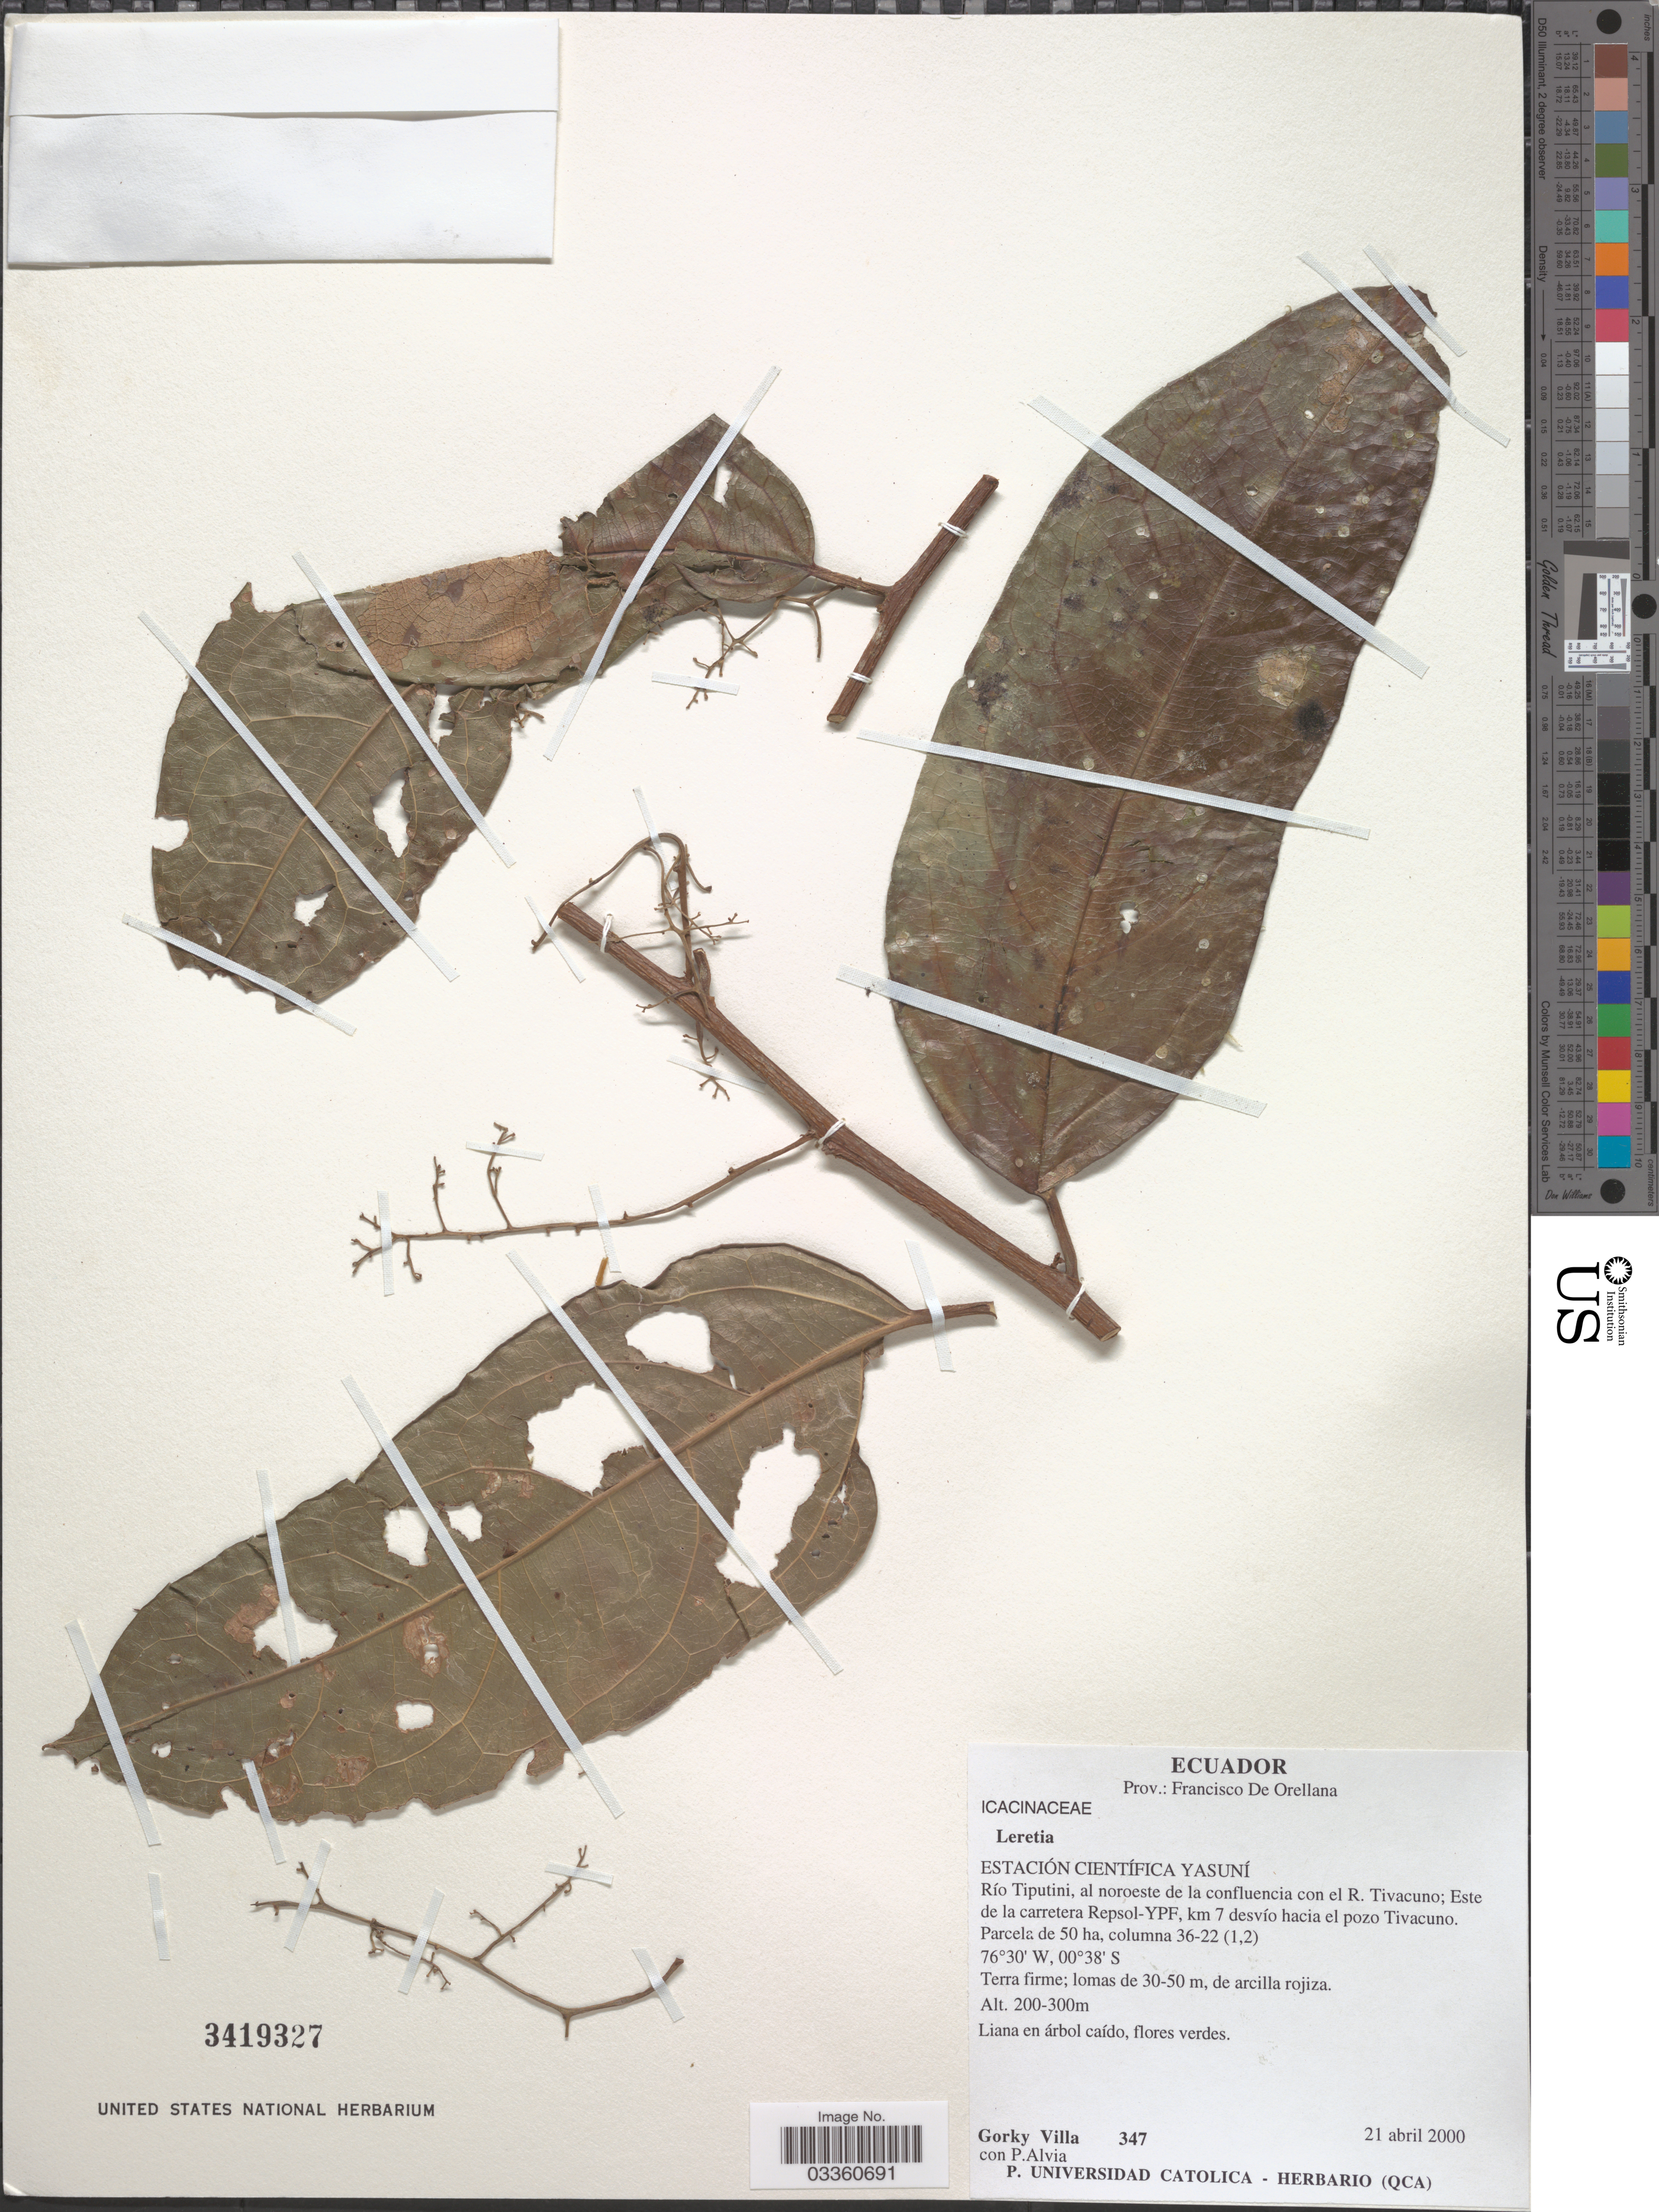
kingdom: Plantae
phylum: Tracheophyta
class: Magnoliopsida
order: Icacinales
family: Icacinaceae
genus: Leretia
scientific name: Leretia sp.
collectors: G. Villa & P. Alvia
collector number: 347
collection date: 2000-04-21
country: Ecuador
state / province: Orellana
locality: Prov.: Francisco De Orellana, Estación Científica Yasuní, Río Tiputini, al noroeste de la confluencia con el R. Tivacuno; Este de la carretera Repsol-YPF, km 7 desvío hacia el pozo Tivacuno.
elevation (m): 200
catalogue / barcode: US 3419327